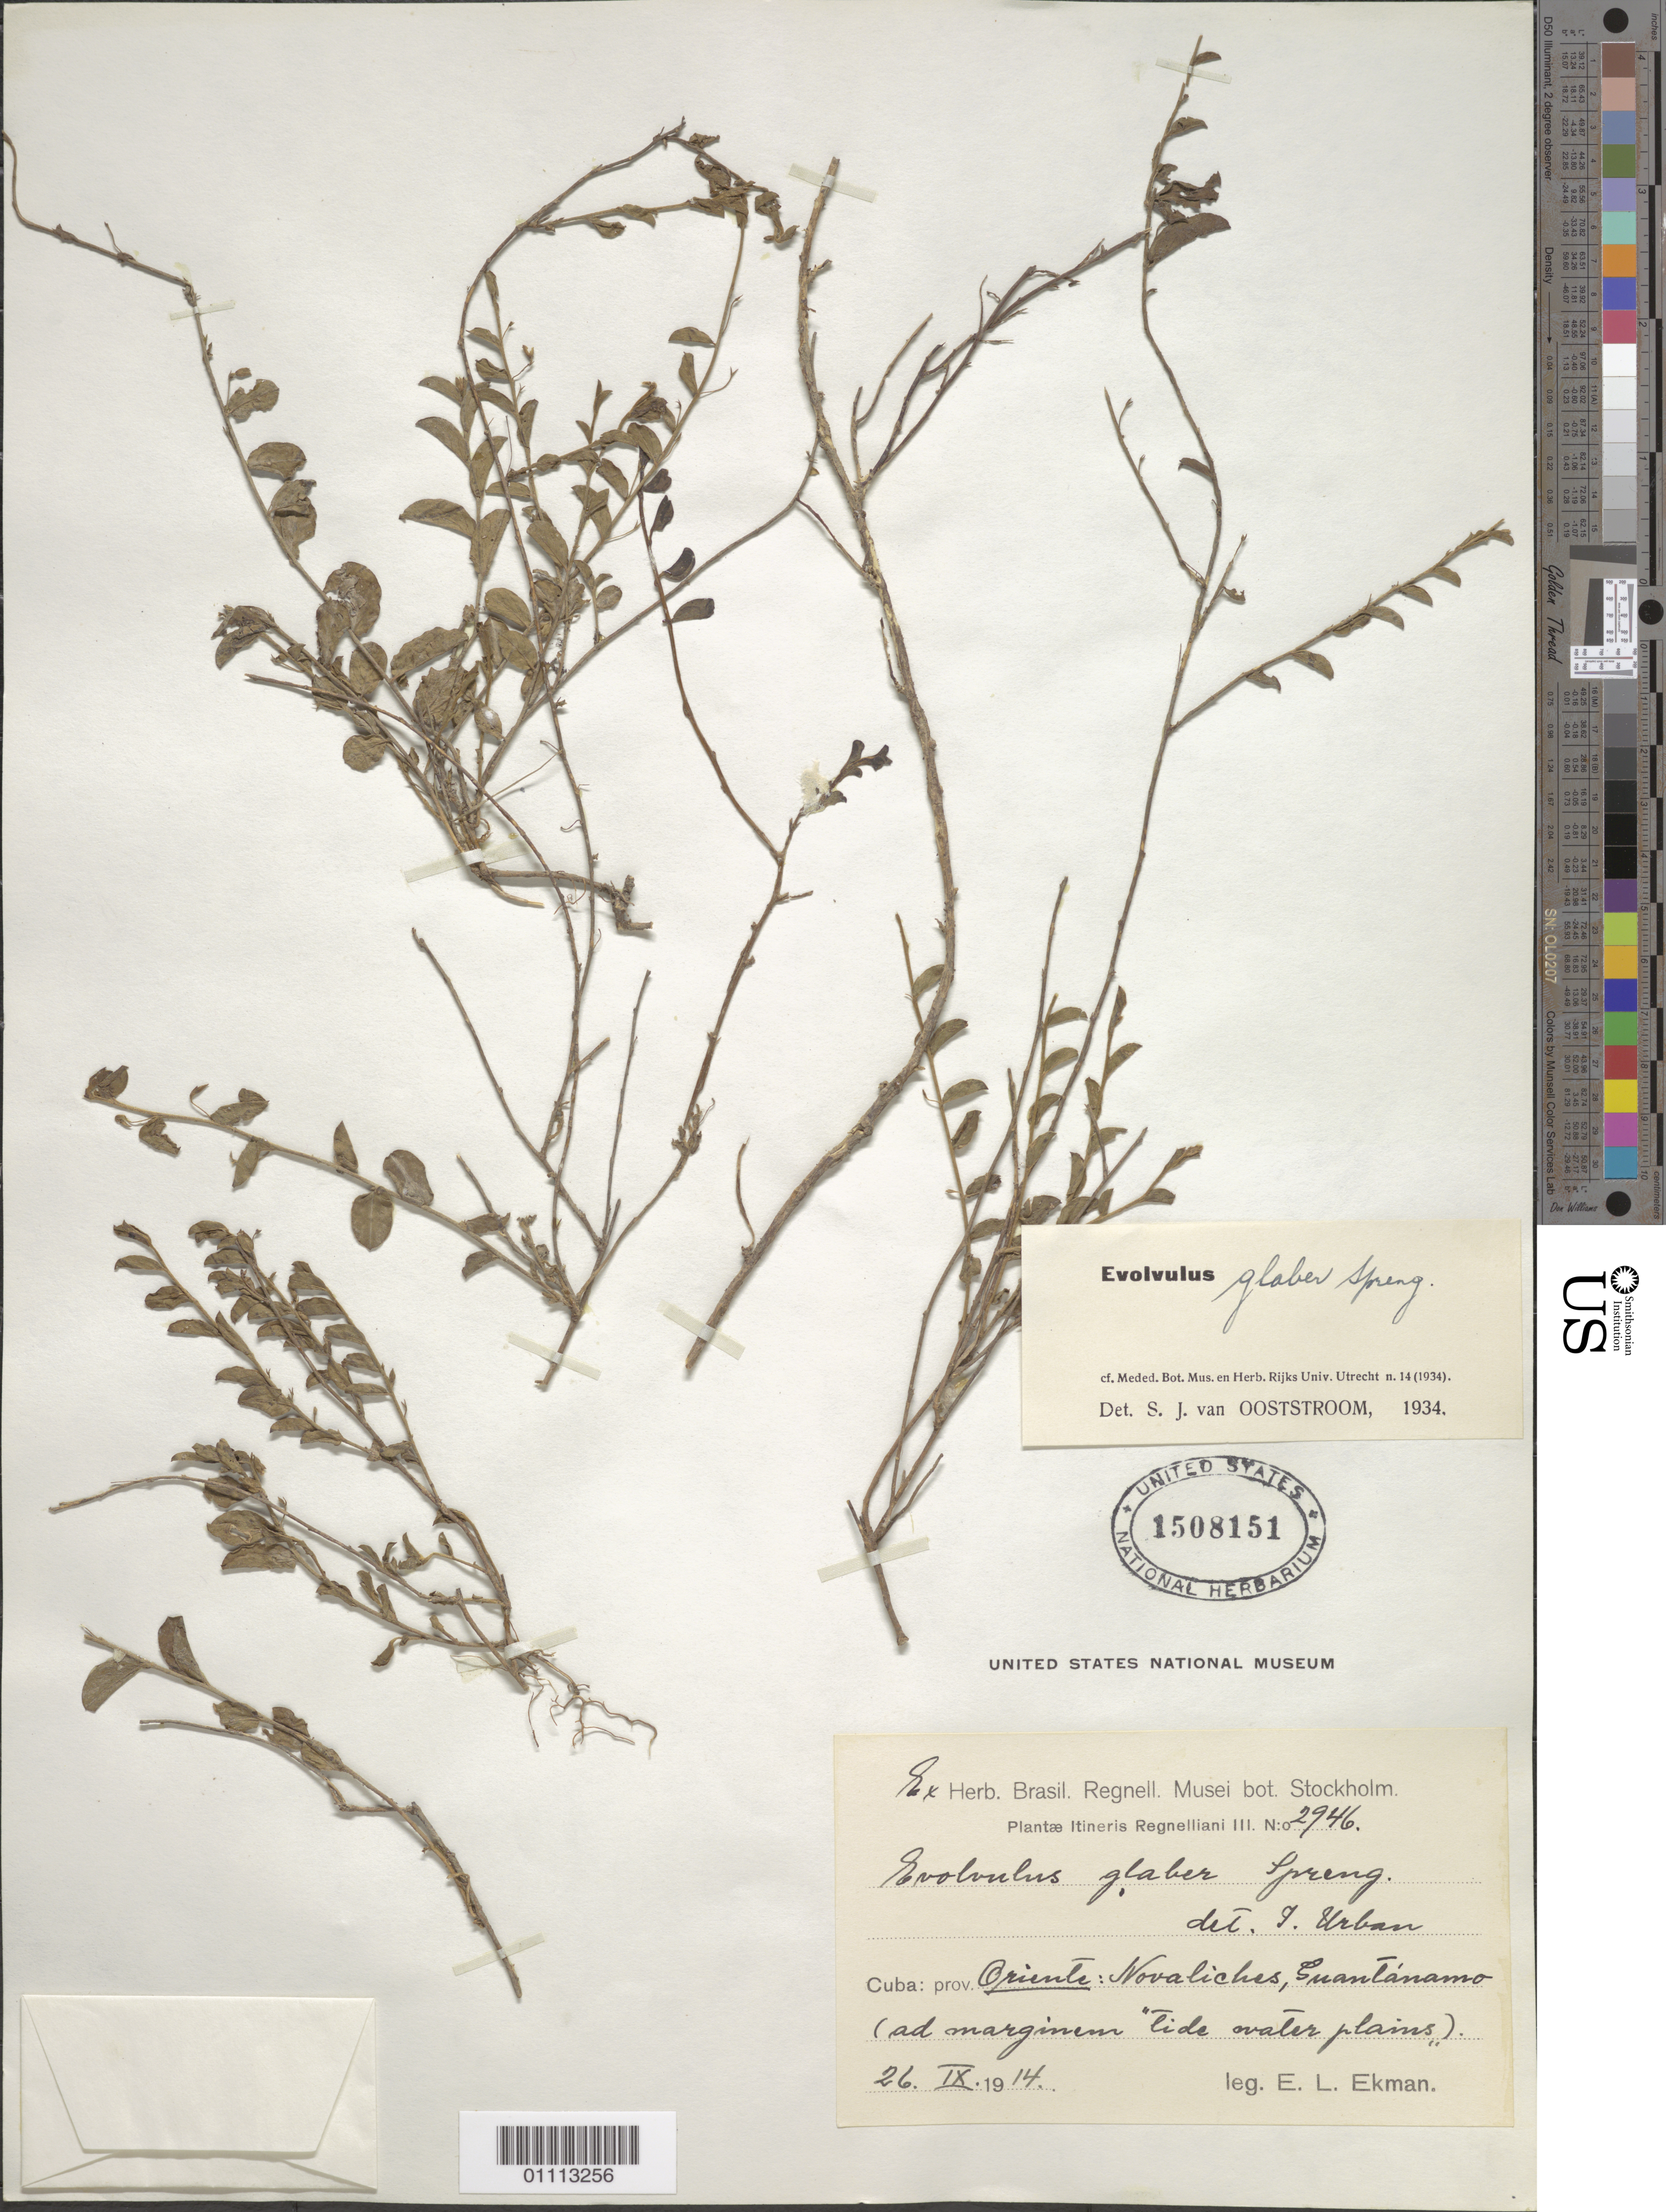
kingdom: Plantae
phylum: Tracheophyta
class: Magnoliopsida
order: Solanales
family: Convolvulaceae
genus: Evolvulus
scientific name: Evolvulus convolvuloides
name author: (Willd. ex Schult.) Stearn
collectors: E. L. Ekman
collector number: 2946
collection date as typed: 26 Sep 1914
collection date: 1914-09-26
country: Cuba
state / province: Guantánamo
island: Cuba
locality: Novaliches, Guantánamo (ad marginem "tide ovaler plains")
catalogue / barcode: US 1508151